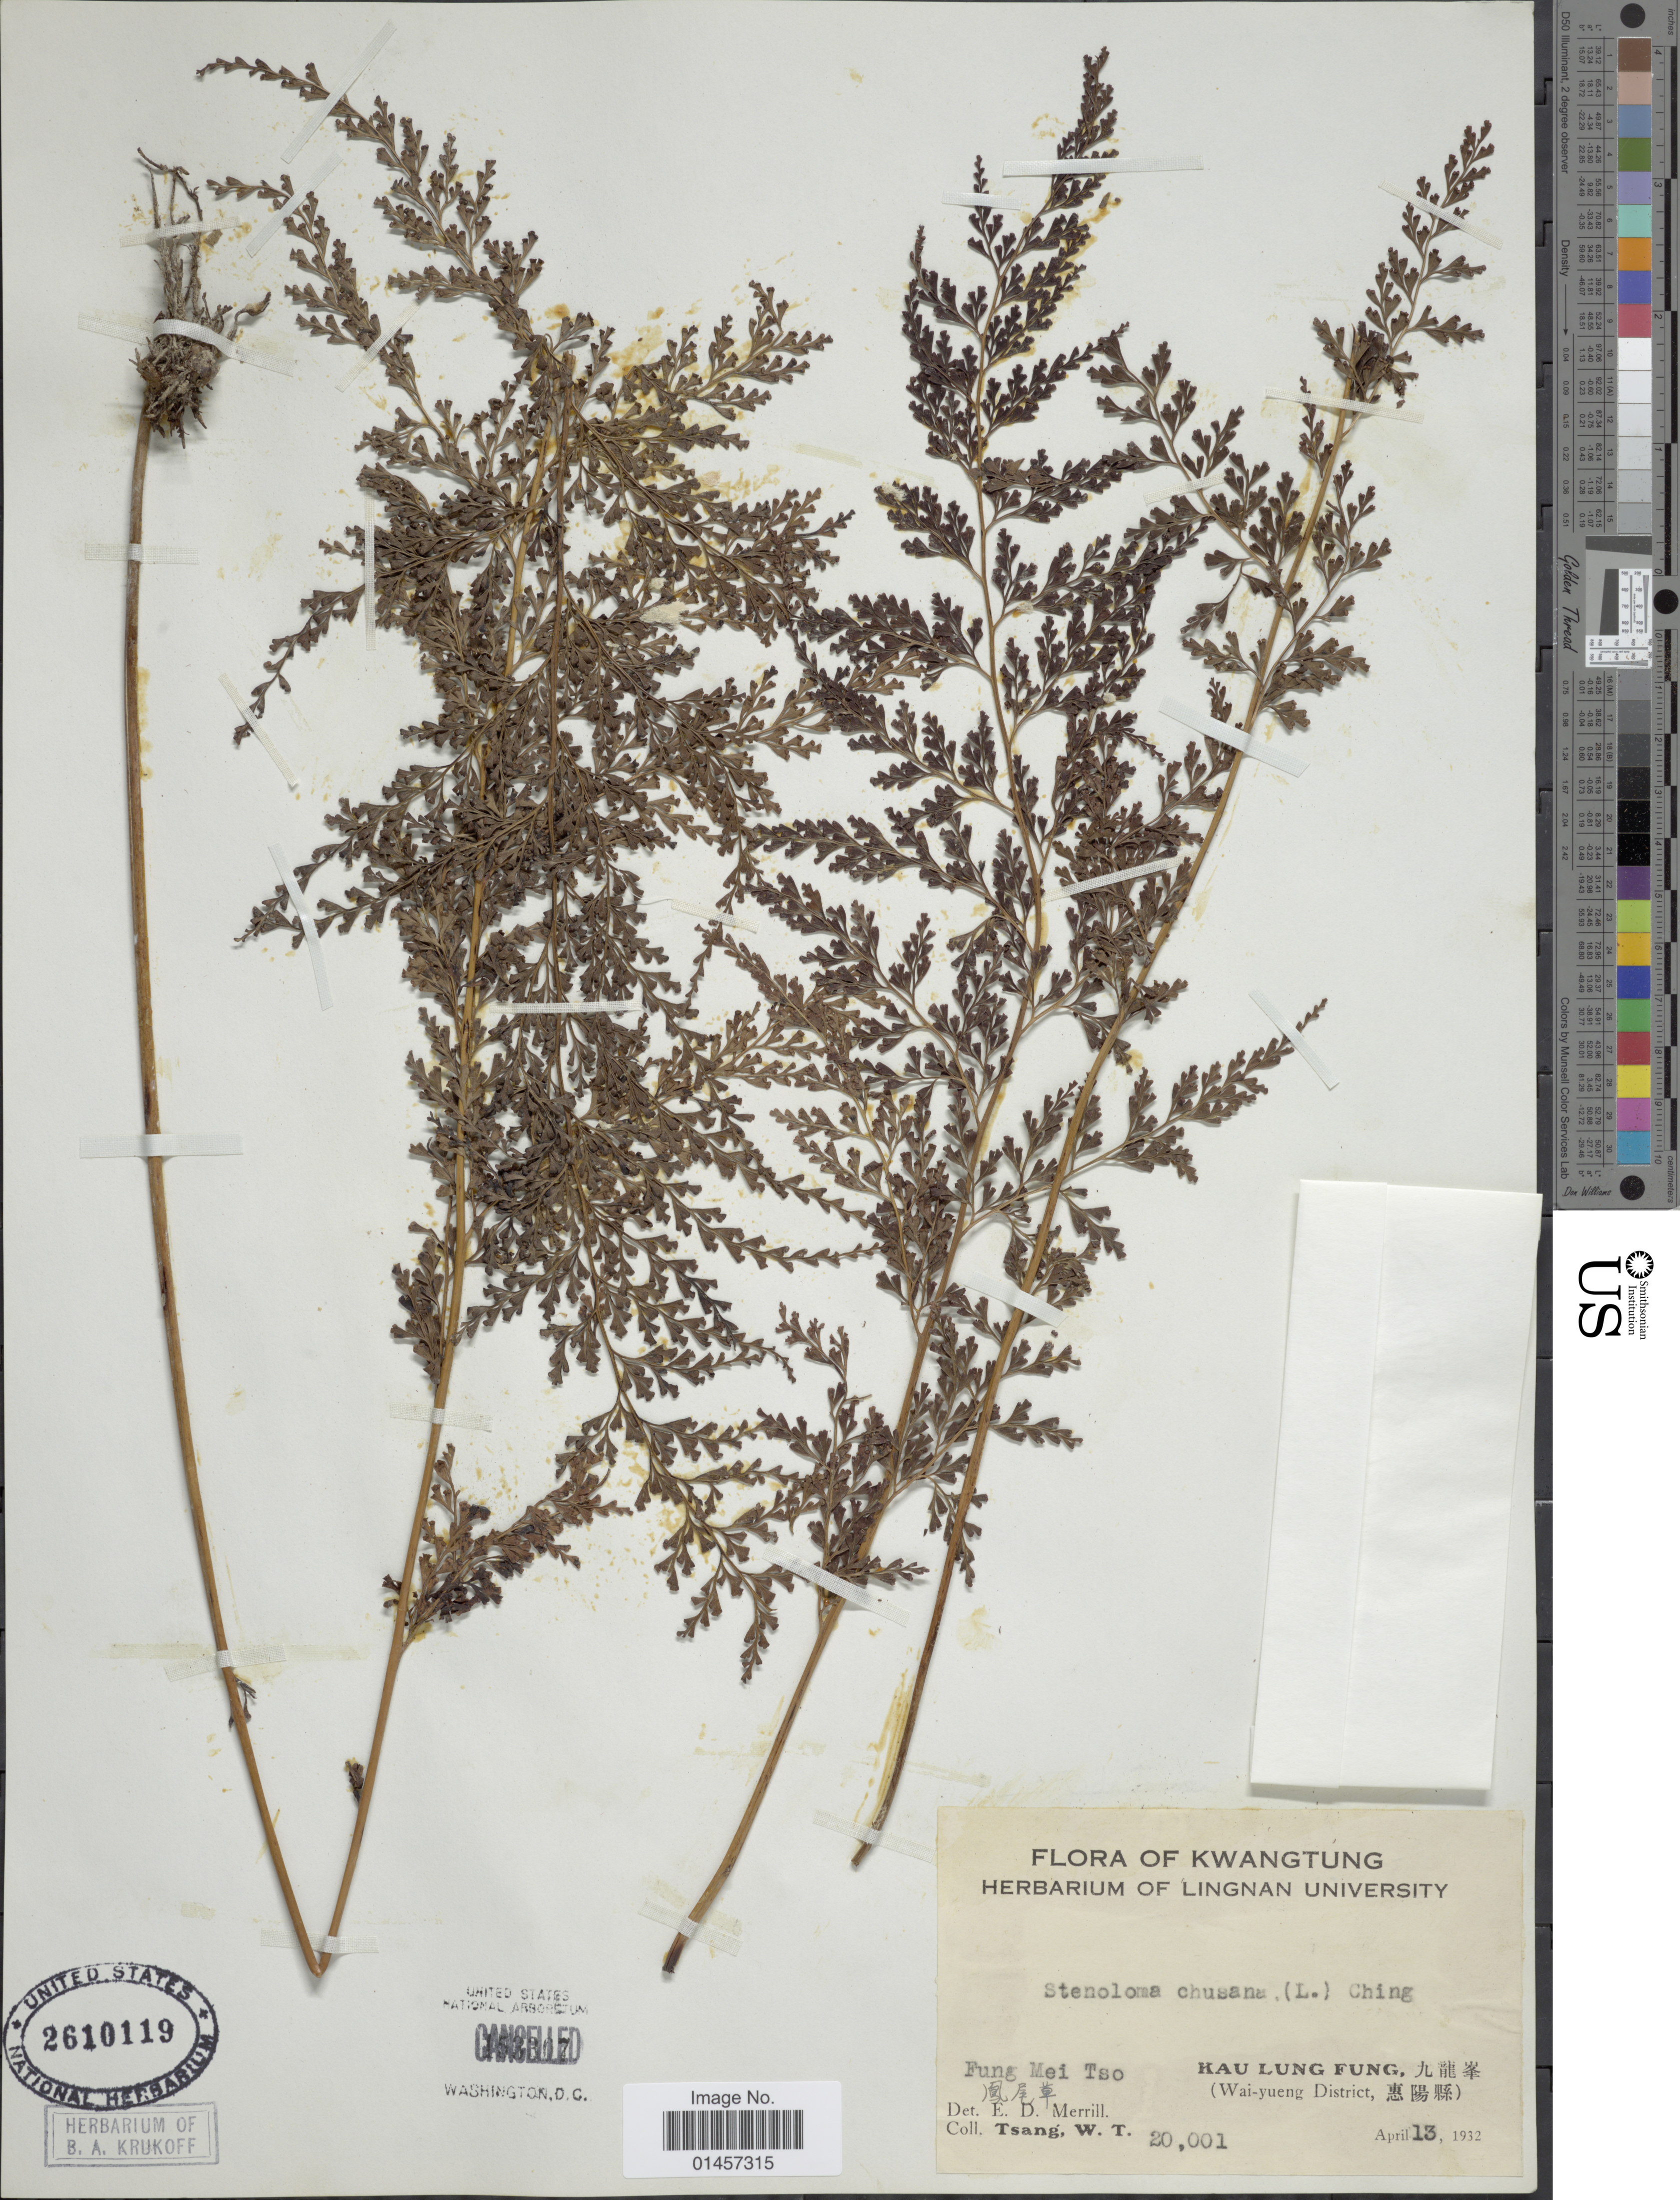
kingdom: Plantae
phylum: Tracheophyta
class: Polypodiopsida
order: Polypodiales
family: Lindsaeaceae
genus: Sphenomeris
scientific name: Sphenomeris chinensis var. chinensis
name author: (L.) Maxon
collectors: W. T. Tsang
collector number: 20001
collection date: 1932-04-13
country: China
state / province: Guangdong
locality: Kwangtung, Fung Mei Tsa, Kau Lung Fung, Wai-yueng District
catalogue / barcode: US 2610119